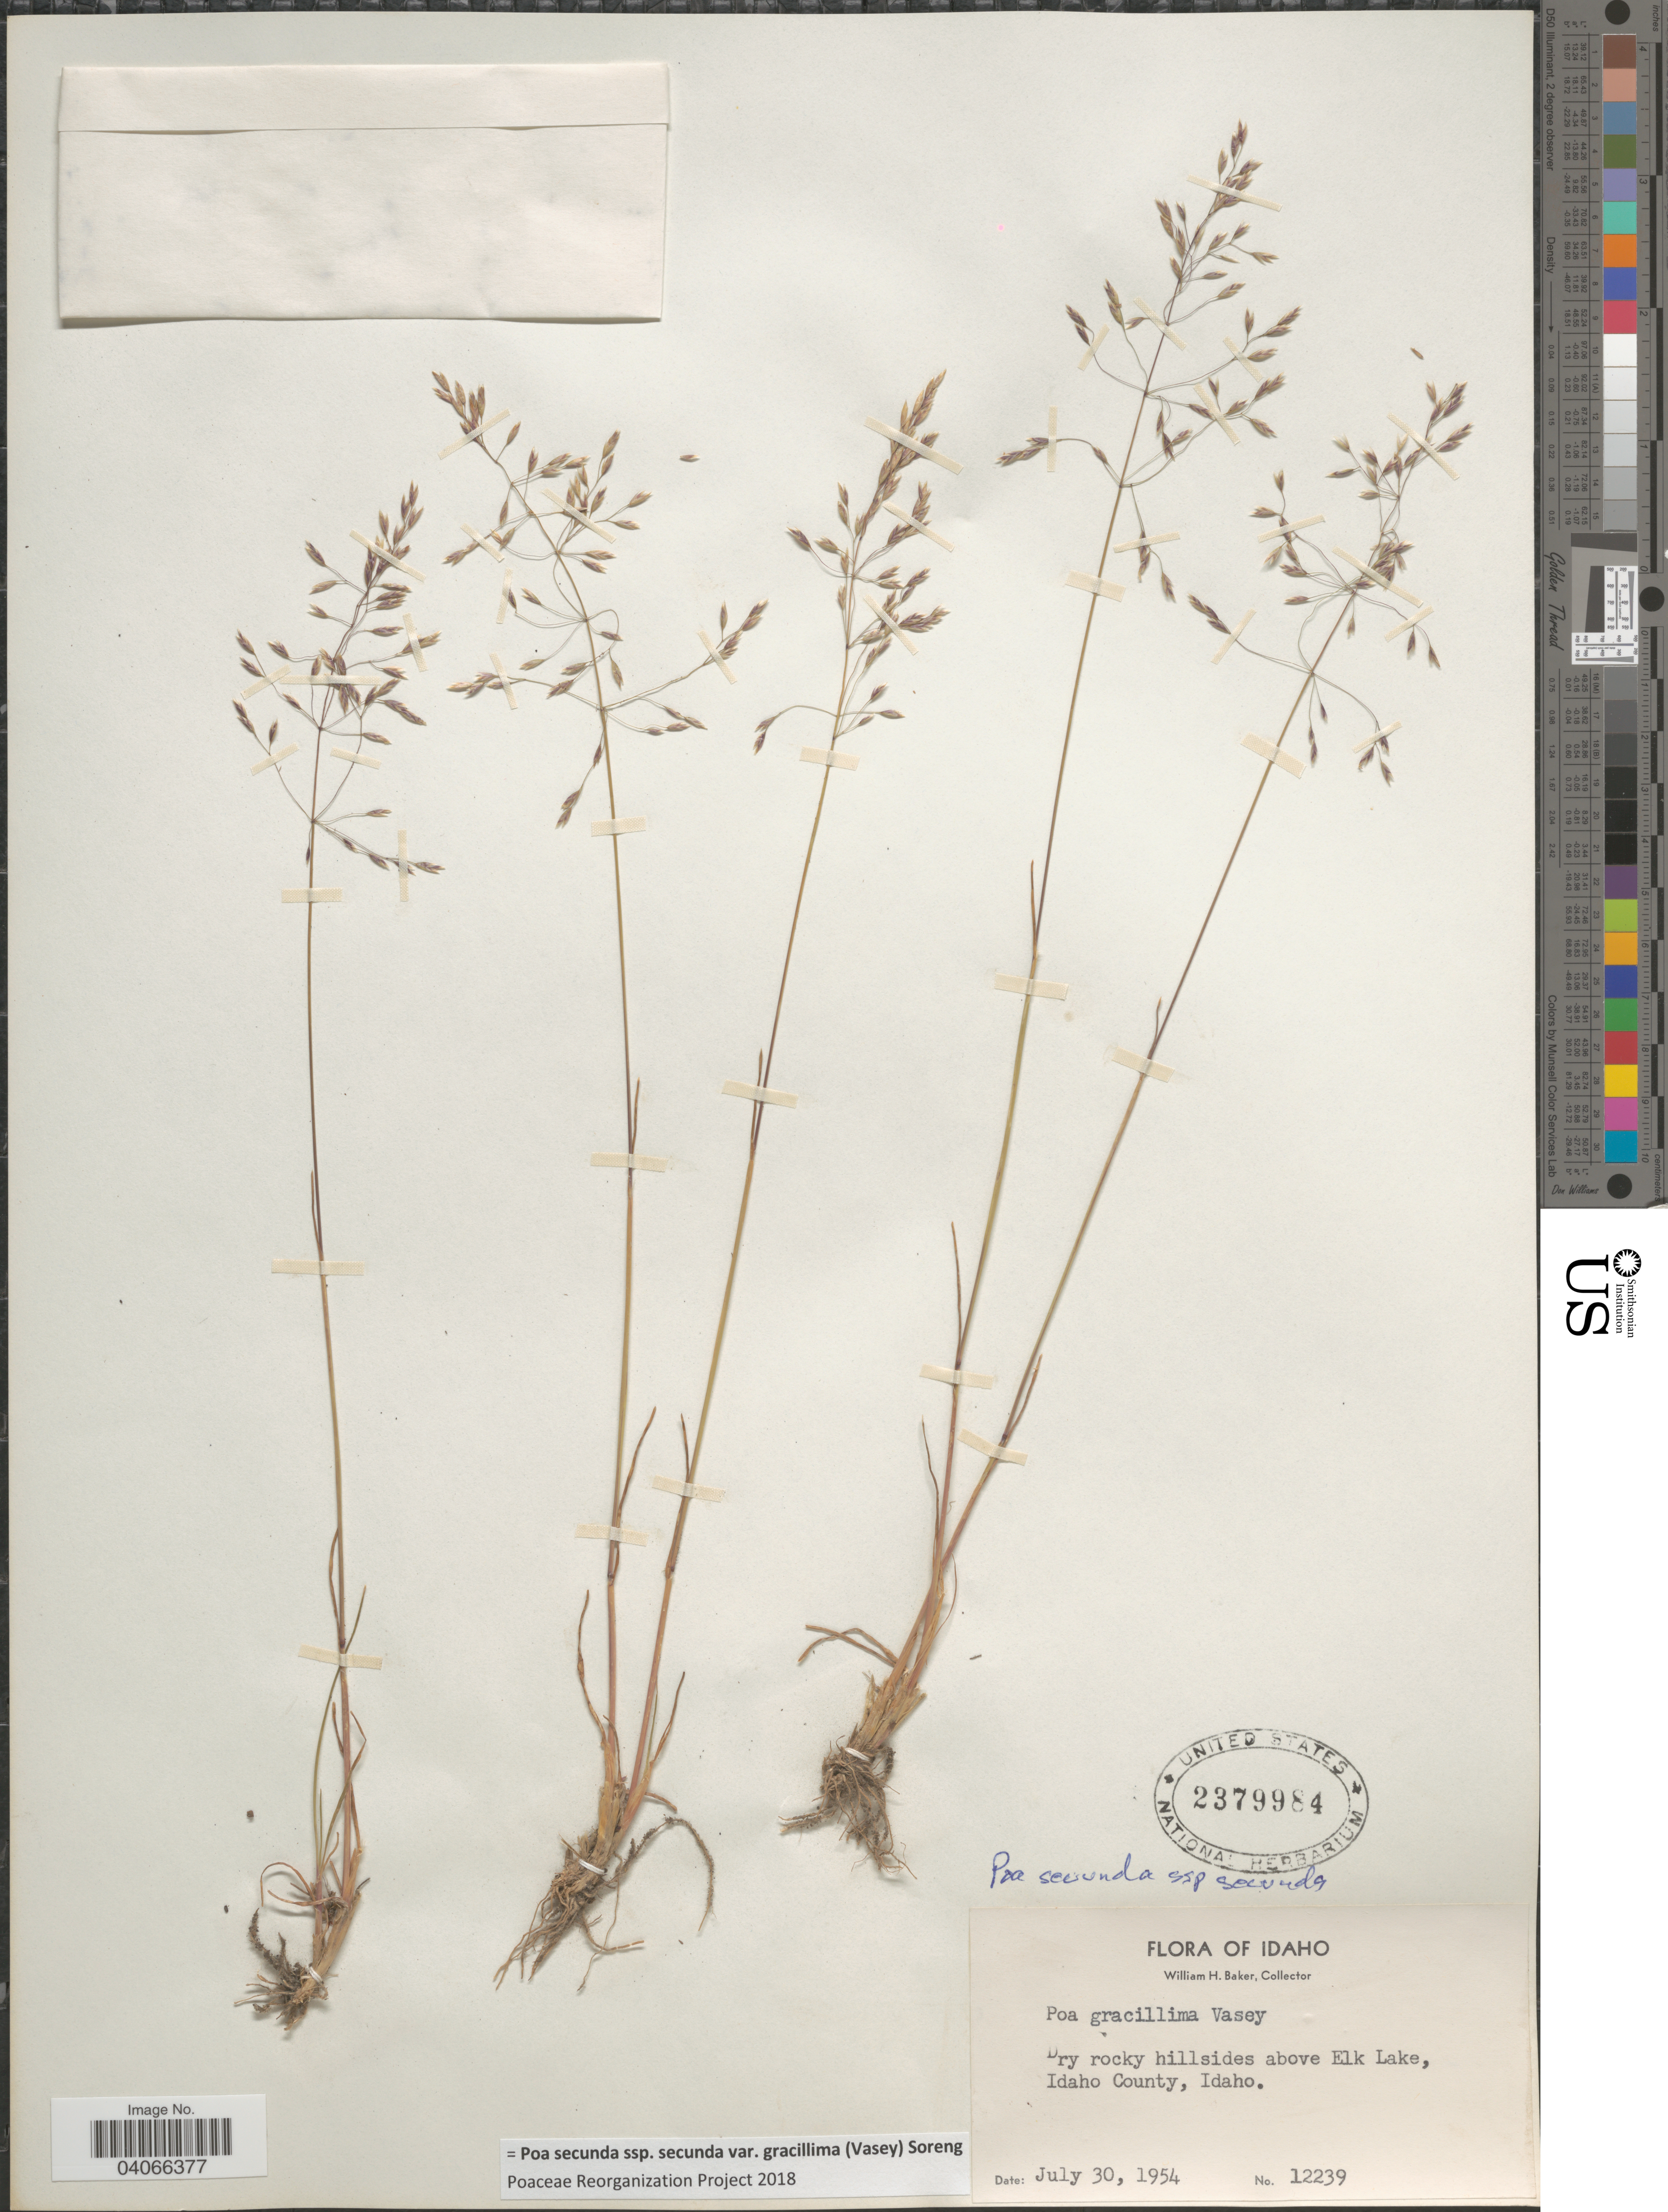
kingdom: Plantae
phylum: Tracheophyta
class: Liliopsida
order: Poales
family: Poaceae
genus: Poa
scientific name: Poa secunda subsp. secunda var. gracillima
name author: (Vasey) Soreng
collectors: W. H. Baker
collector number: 12239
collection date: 1954-07-30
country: United States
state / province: Idaho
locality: Dry rocky hillsides above Elk Lake, Idaho County.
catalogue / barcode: US 2379984